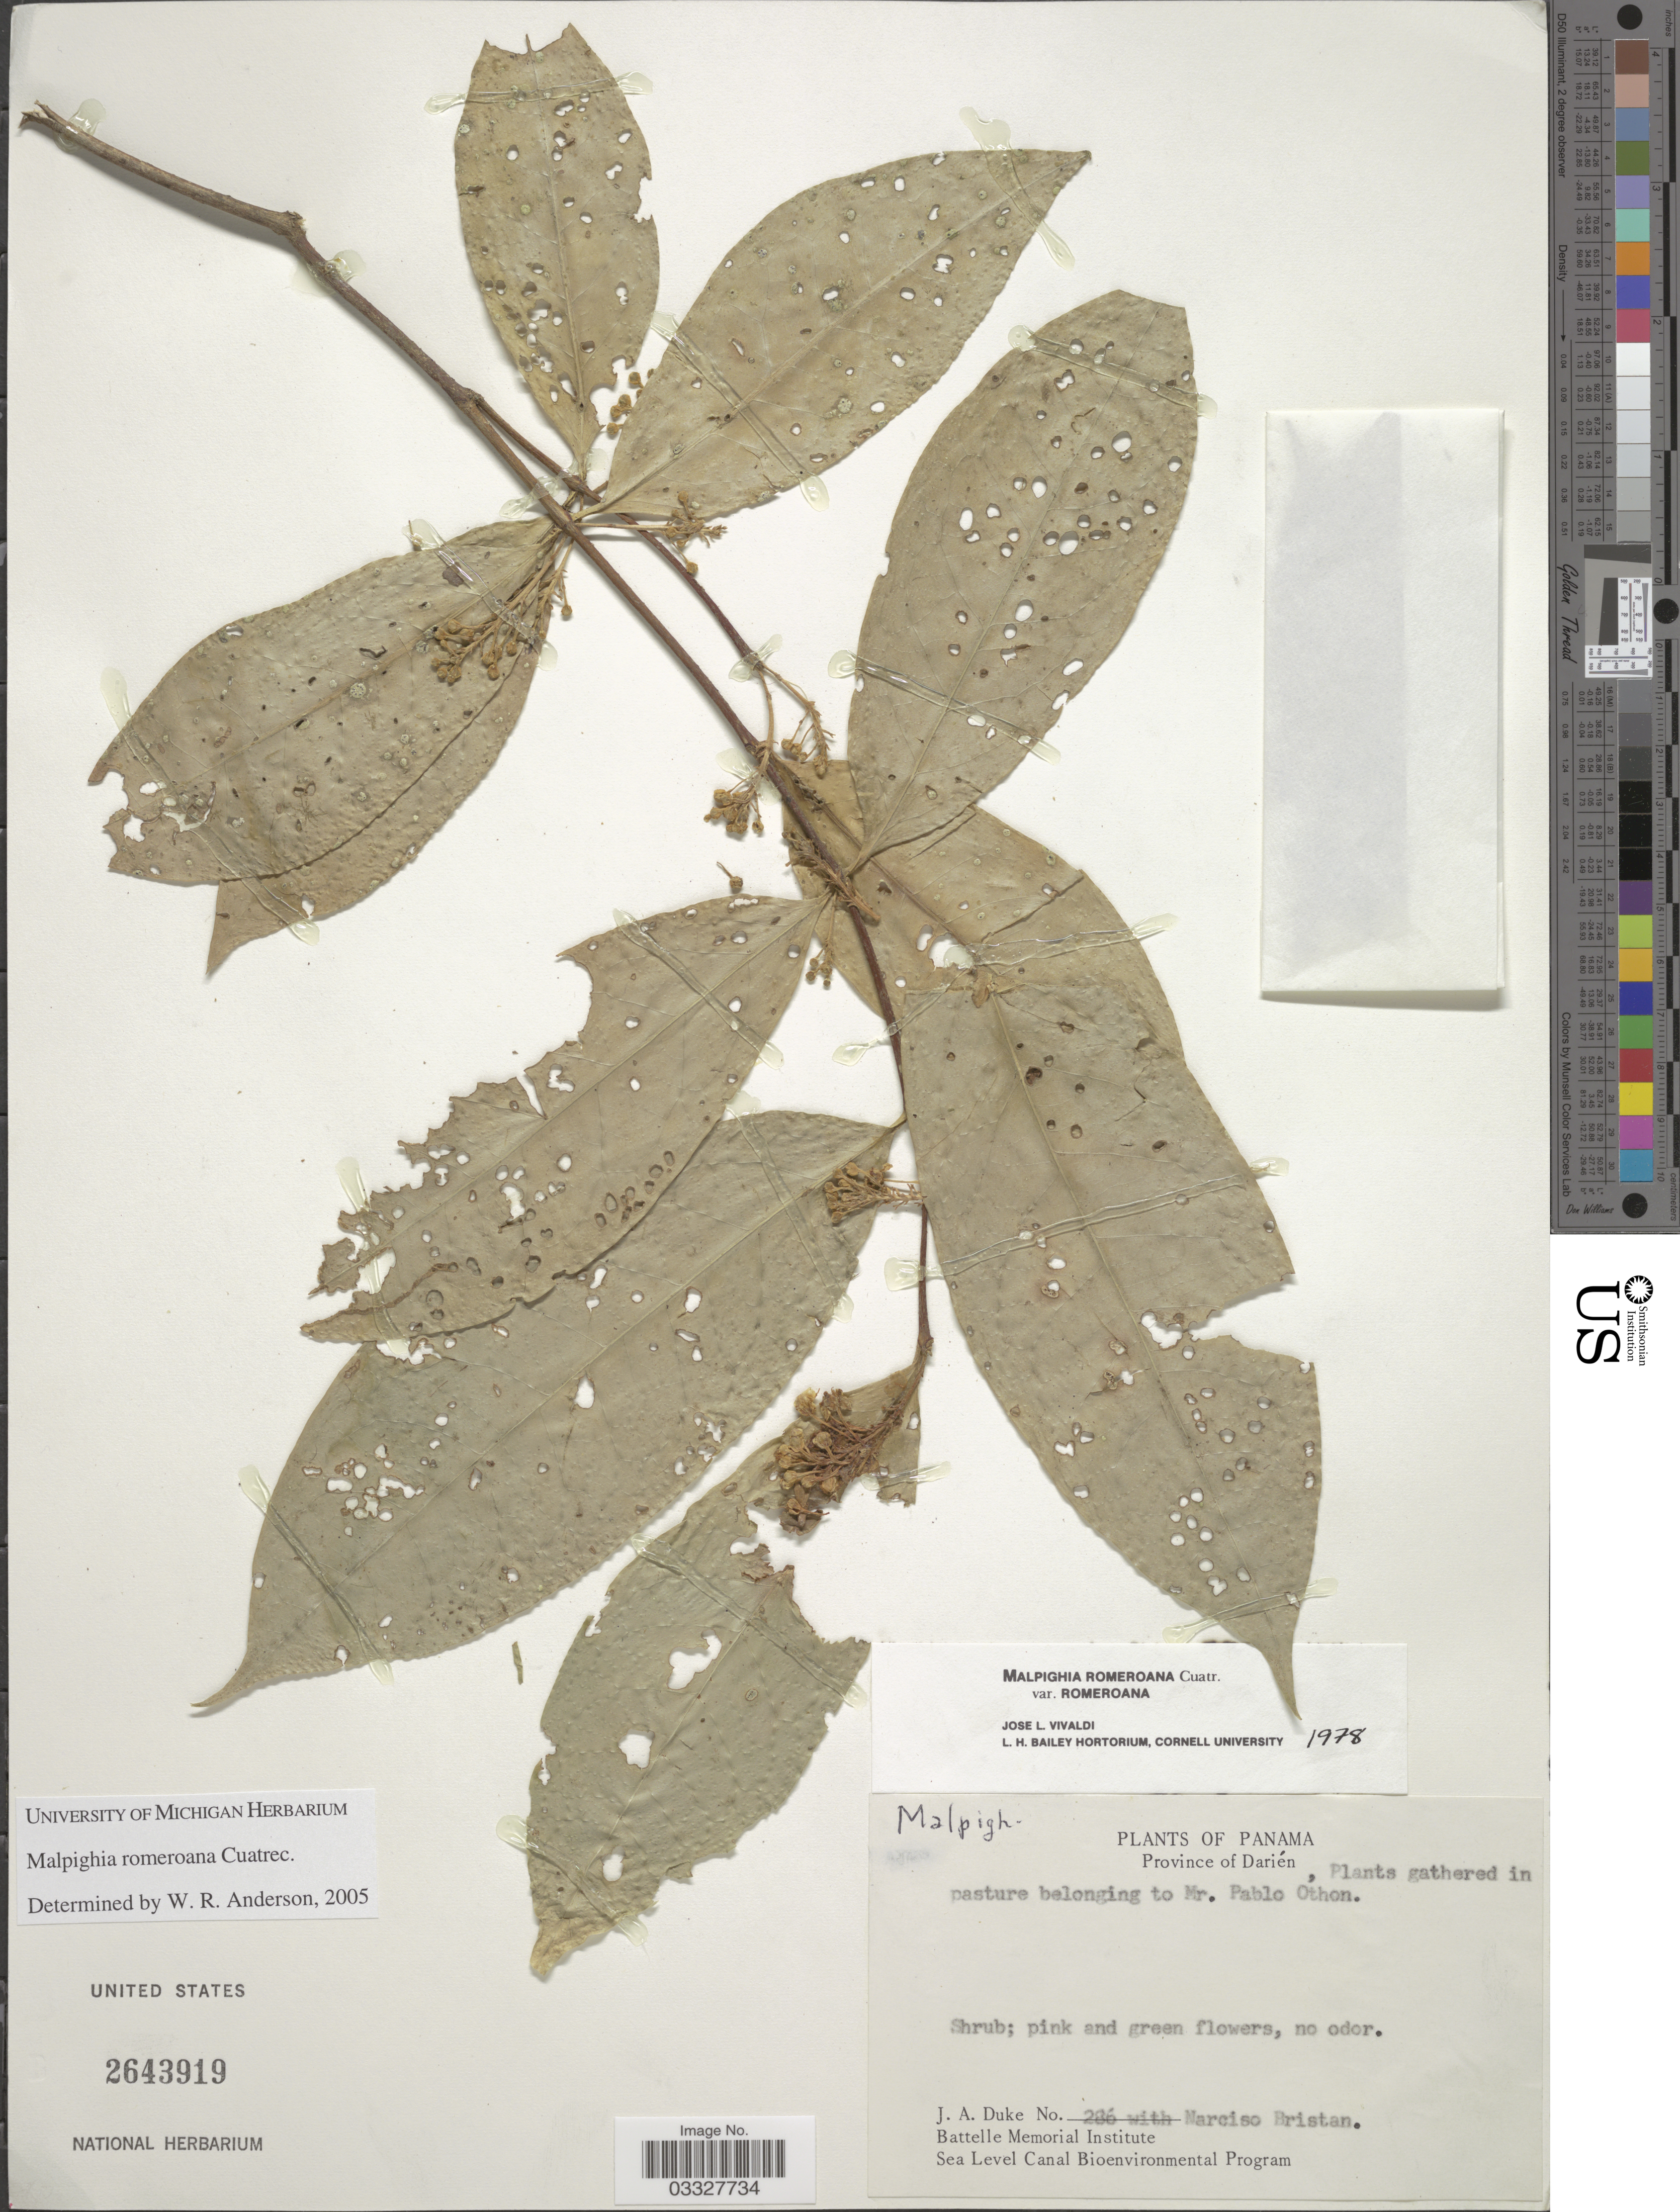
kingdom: Plantae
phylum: Tracheophyta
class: Magnoliopsida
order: Malpighiales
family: Malpighiaceae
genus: Malpighia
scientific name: Malpighia romeroana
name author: Cuatrec.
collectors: J. A. Duke & N. Bristan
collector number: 286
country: Panama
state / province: Darién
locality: Plants gathered in pasture belonging to Mr. Pablo Othon [unsure placement]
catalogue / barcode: US 2643919